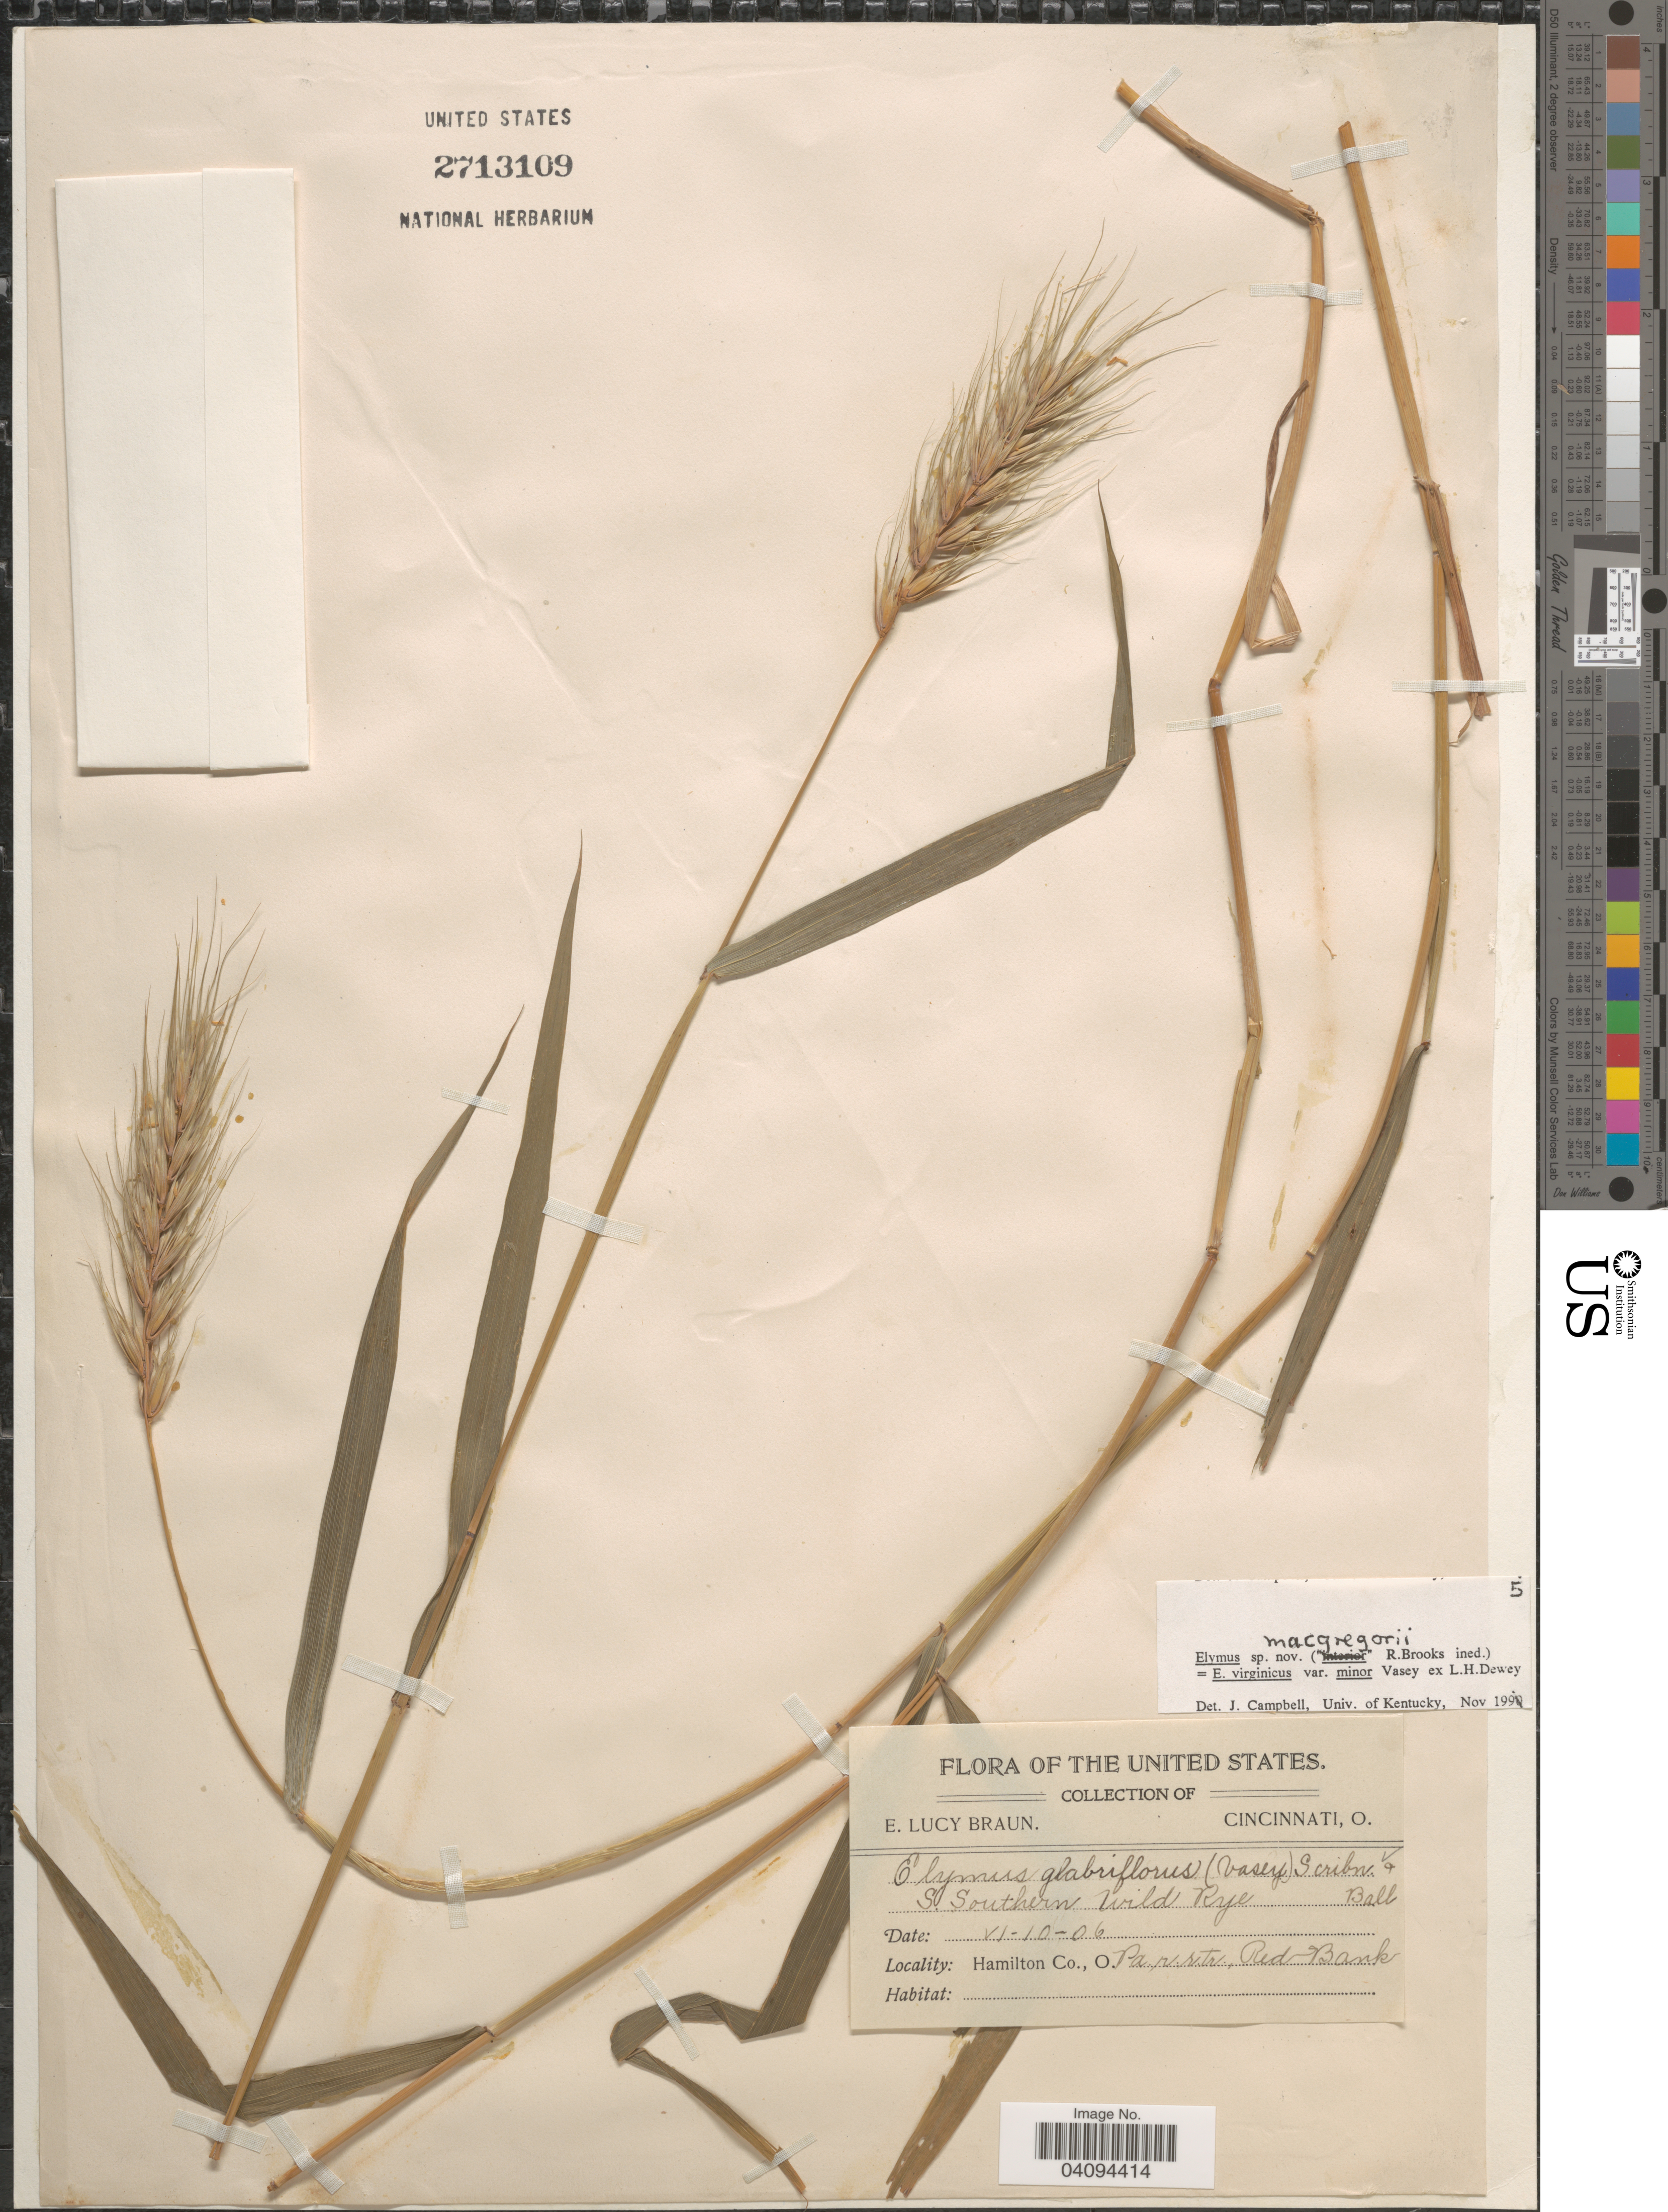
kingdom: Plantae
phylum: Tracheophyta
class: Liliopsida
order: Poales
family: Poaceae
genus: Elymus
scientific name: Elymus macgregorii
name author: R.E. Brooks & J.J.N. Campb.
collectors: E. L. Braun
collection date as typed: Transcribed d/m/y: 10/6/6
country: United States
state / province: Ohio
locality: Hamilton Co., Pa. r.r. tr., Red Bank.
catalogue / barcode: US 2713109